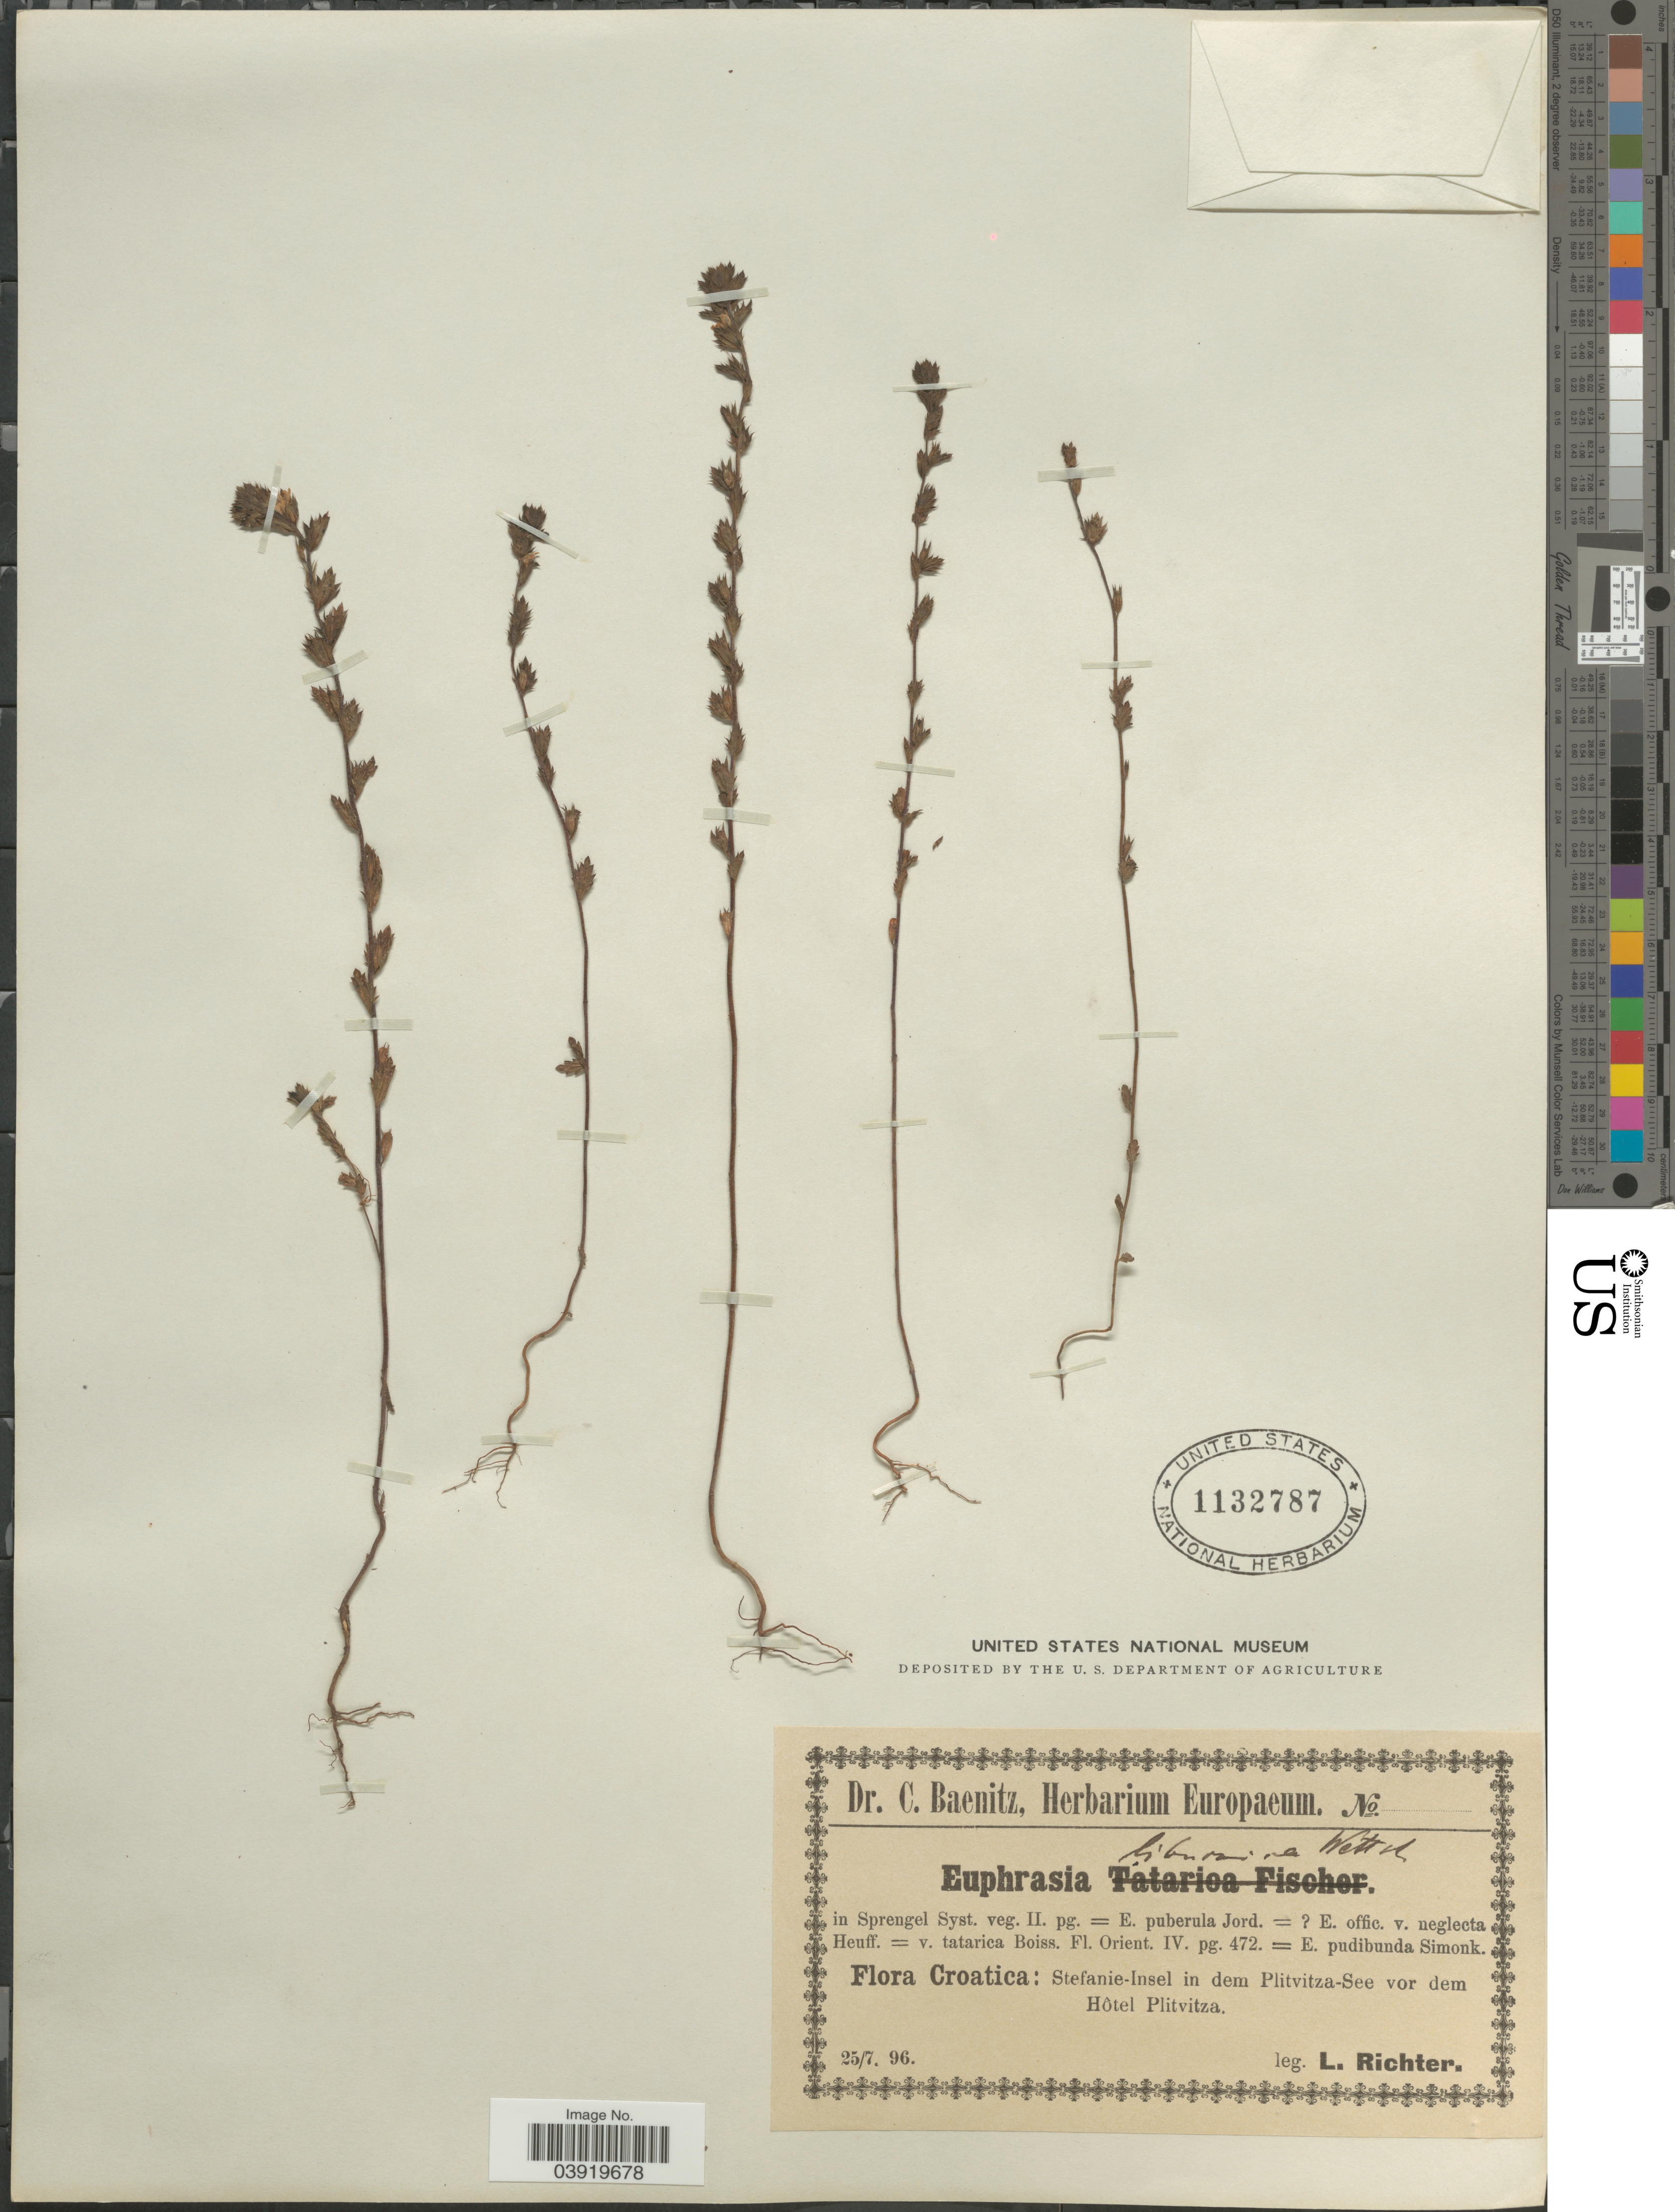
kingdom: Plantae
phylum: Tracheophyta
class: Magnoliopsida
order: Lamiales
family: Orobanchaceae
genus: Euphrasia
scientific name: Euphrasia sp.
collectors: L. Richter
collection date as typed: Transcribed d/m/y: 25/7/96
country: Croatia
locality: Croatica: Stefanie-Insel in dem Plitvitza-See vor dem Hôtel Plitvitza.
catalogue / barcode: US 1132787